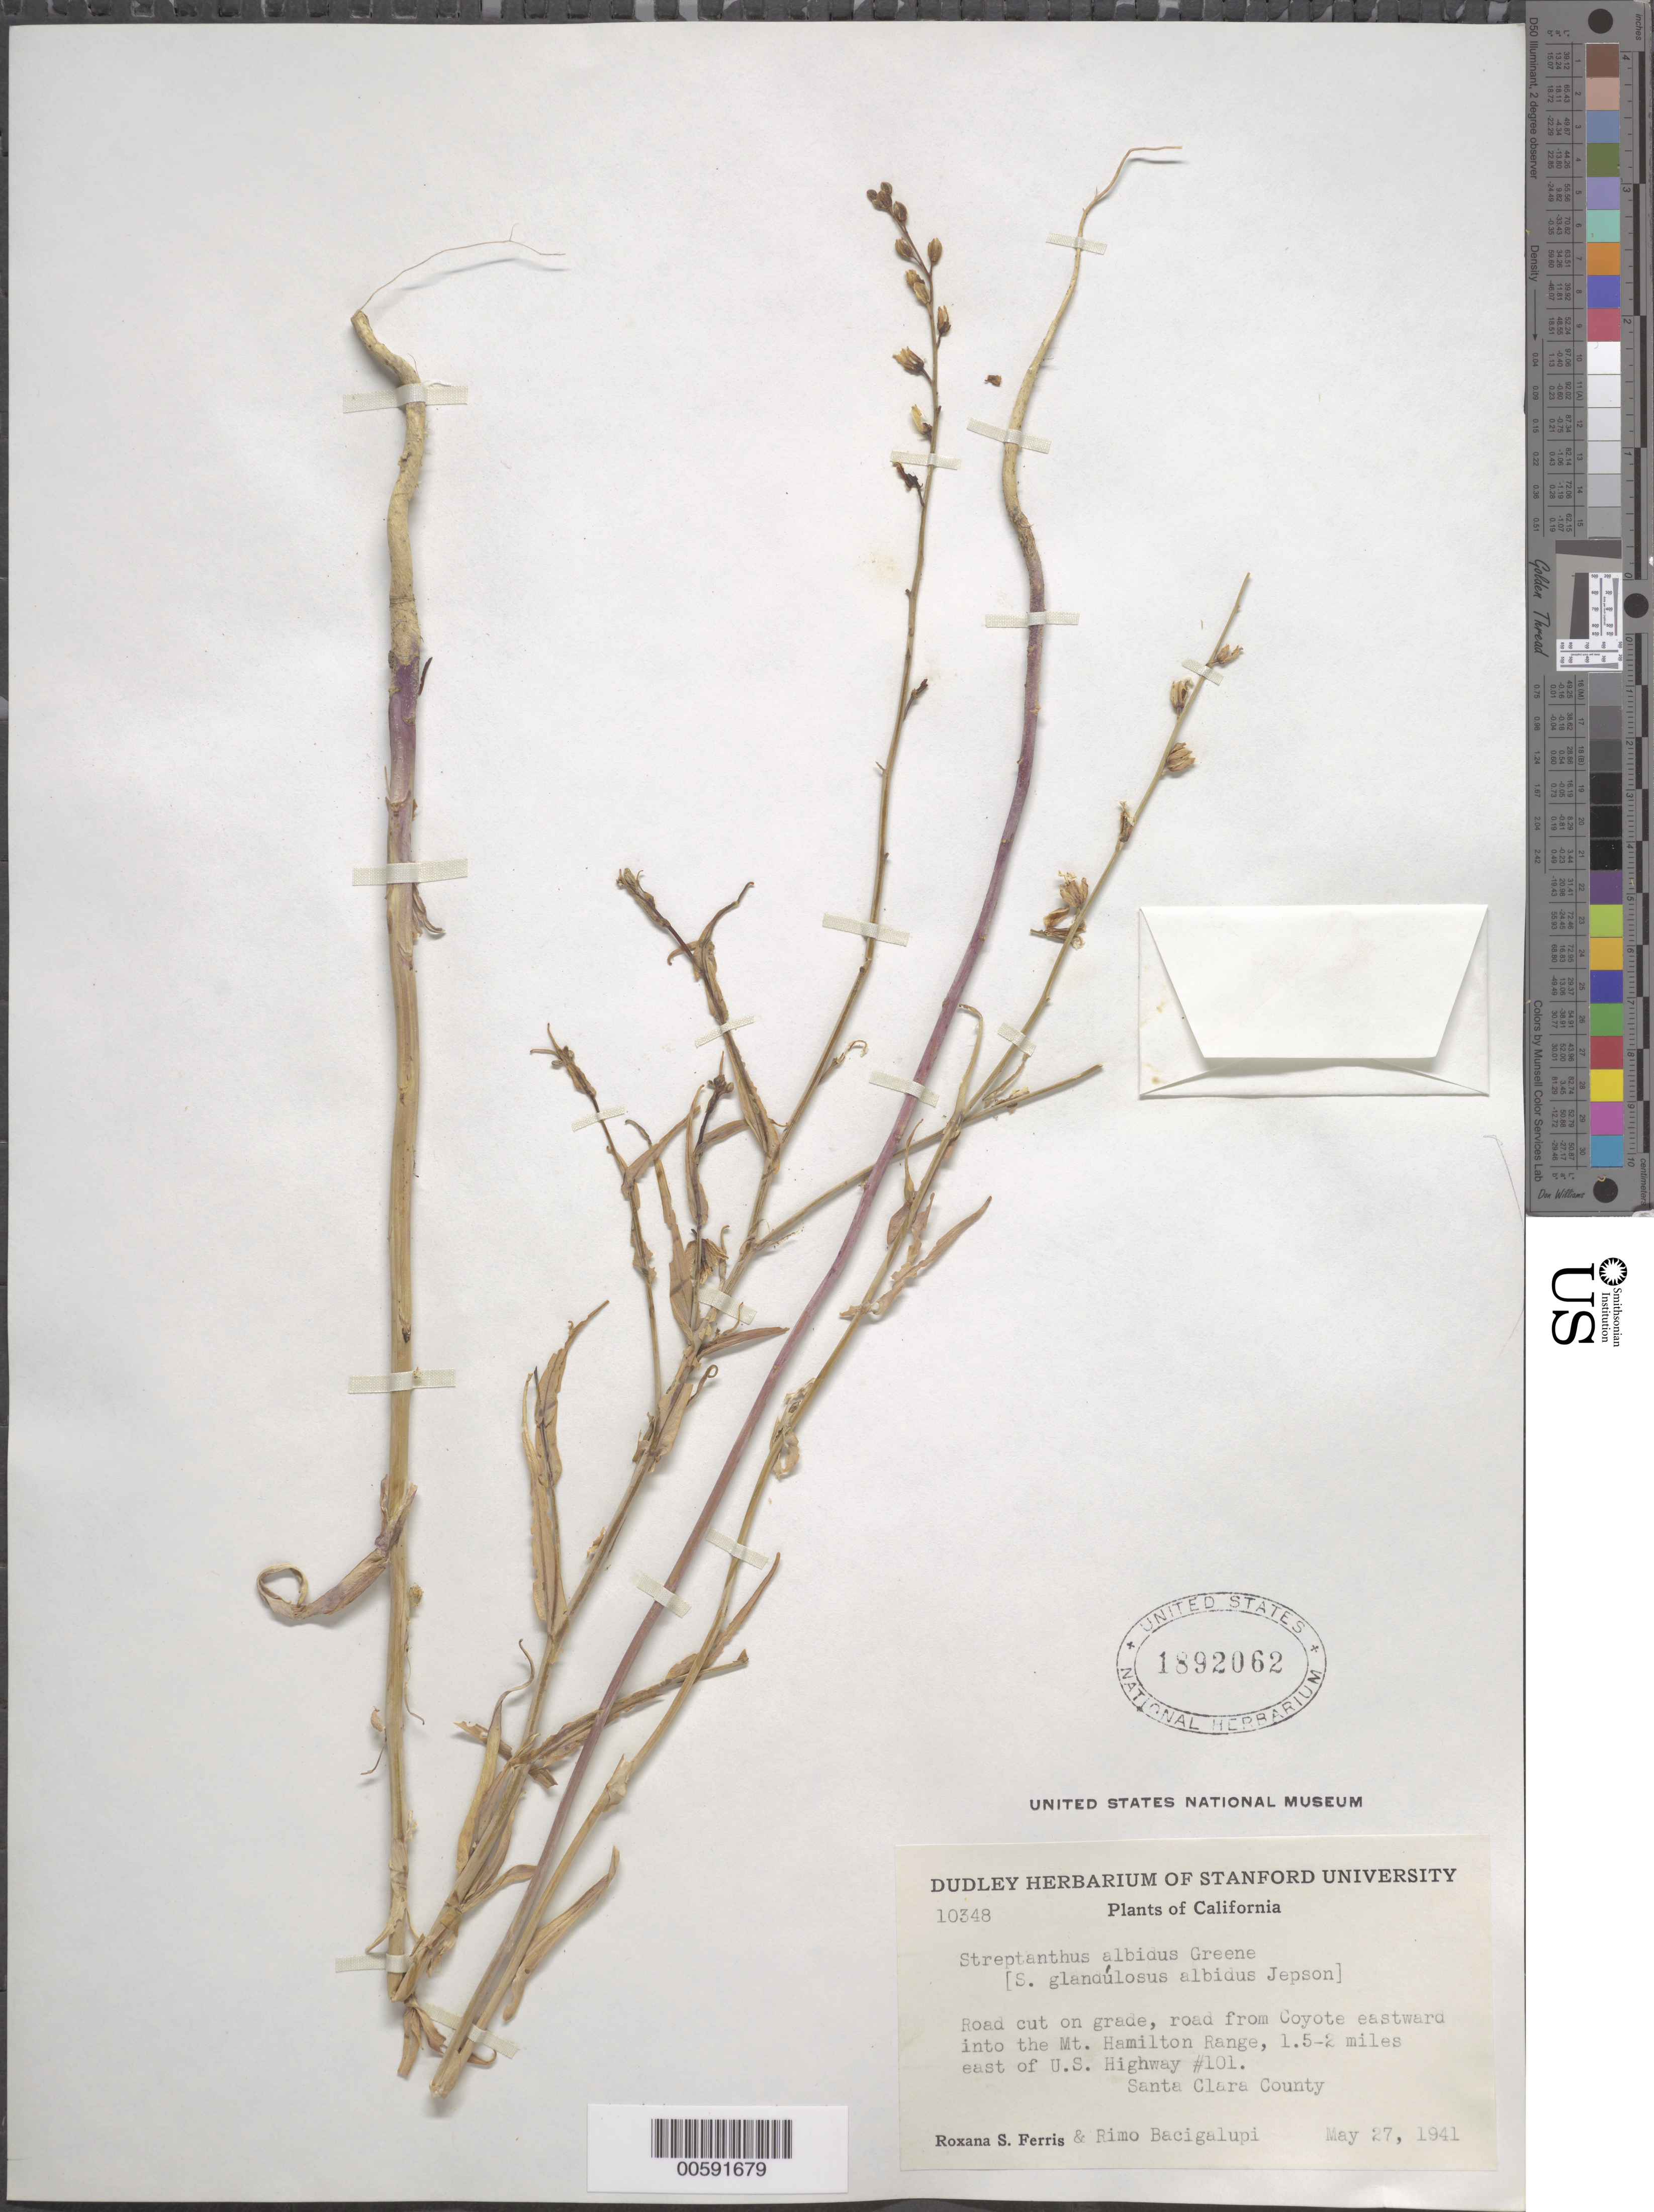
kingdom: Plantae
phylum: Tracheophyta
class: Magnoliopsida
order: Brassicales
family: Brassicaceae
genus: Streptanthus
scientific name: Streptanthus albidus var. albidus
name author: Greene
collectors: R. S. Ferris & R. Bacigalupi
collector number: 10348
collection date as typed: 27 May 1941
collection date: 1941-05-27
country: United States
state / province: California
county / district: Santa Clara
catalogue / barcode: US 1892062